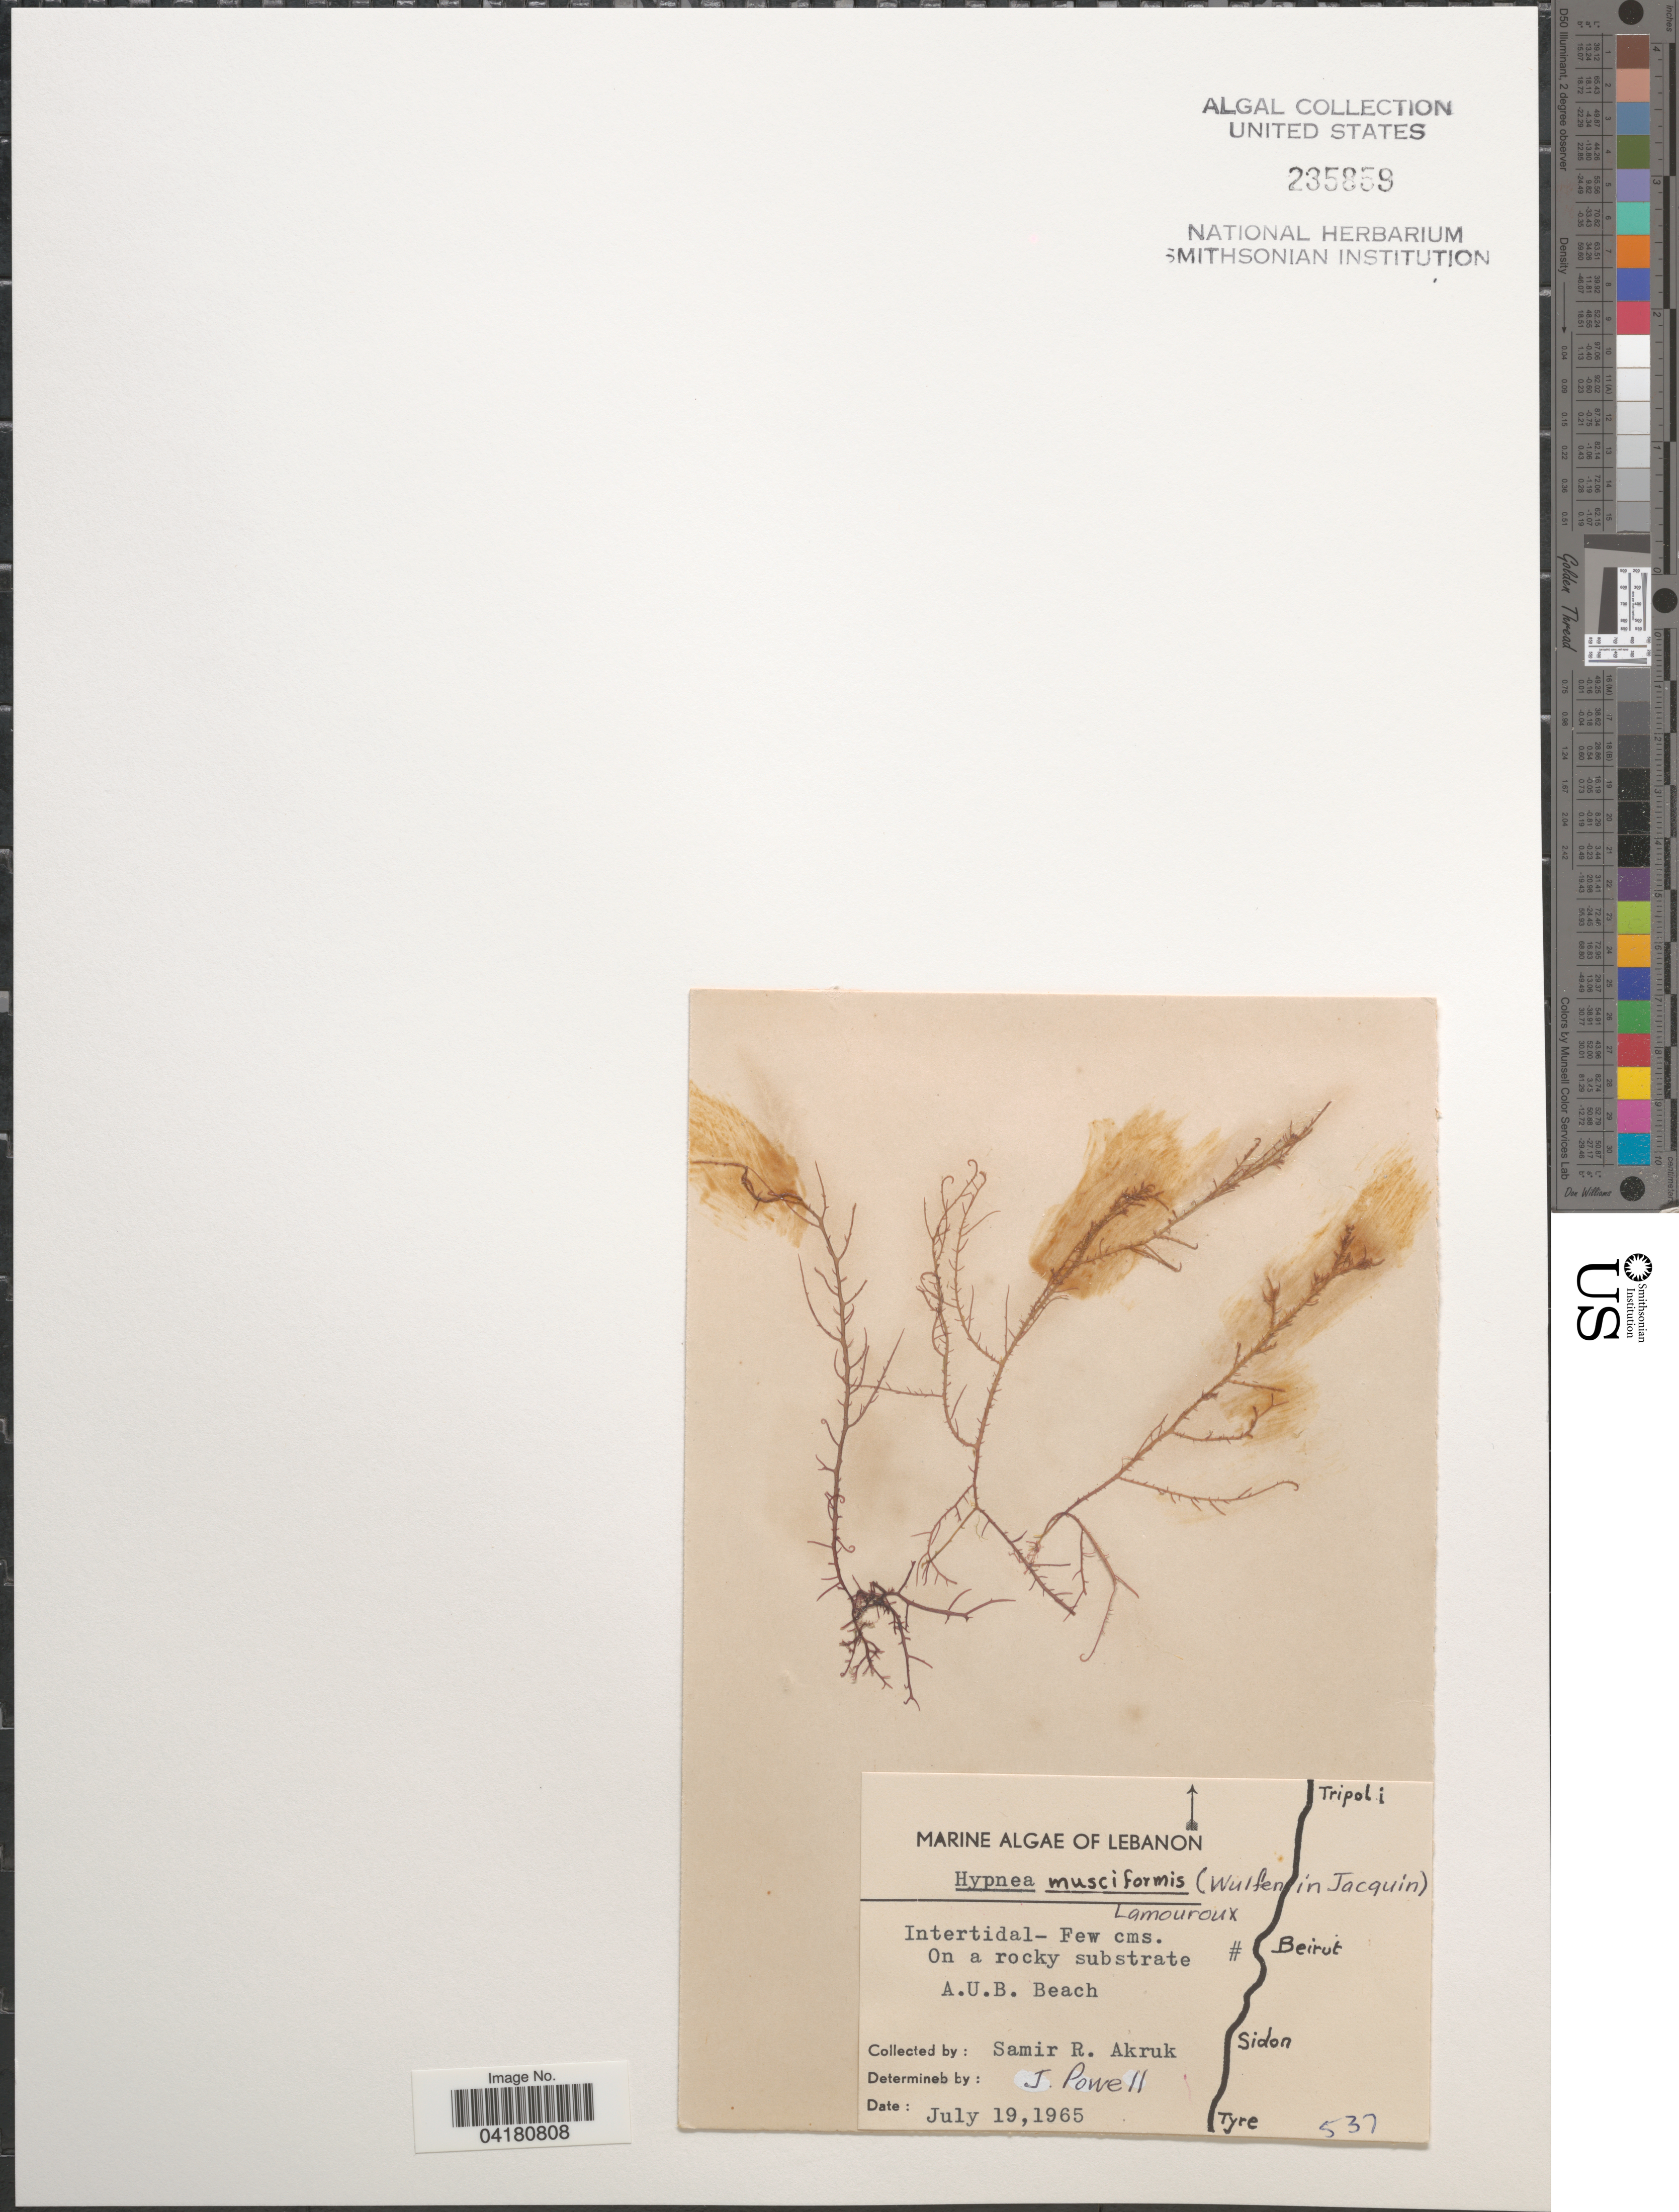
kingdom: Plantae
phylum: Rhodophyta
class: Florideophyceae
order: Gigartinales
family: Cystocloniaceae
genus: Hypnea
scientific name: Hypnea musciformis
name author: (Wulfen) J.V.Lamouroux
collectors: S. Akruk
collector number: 537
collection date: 1965-07-19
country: Lebanon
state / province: Beyrouth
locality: A.U.B. Beach. Beirut.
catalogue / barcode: US 235859